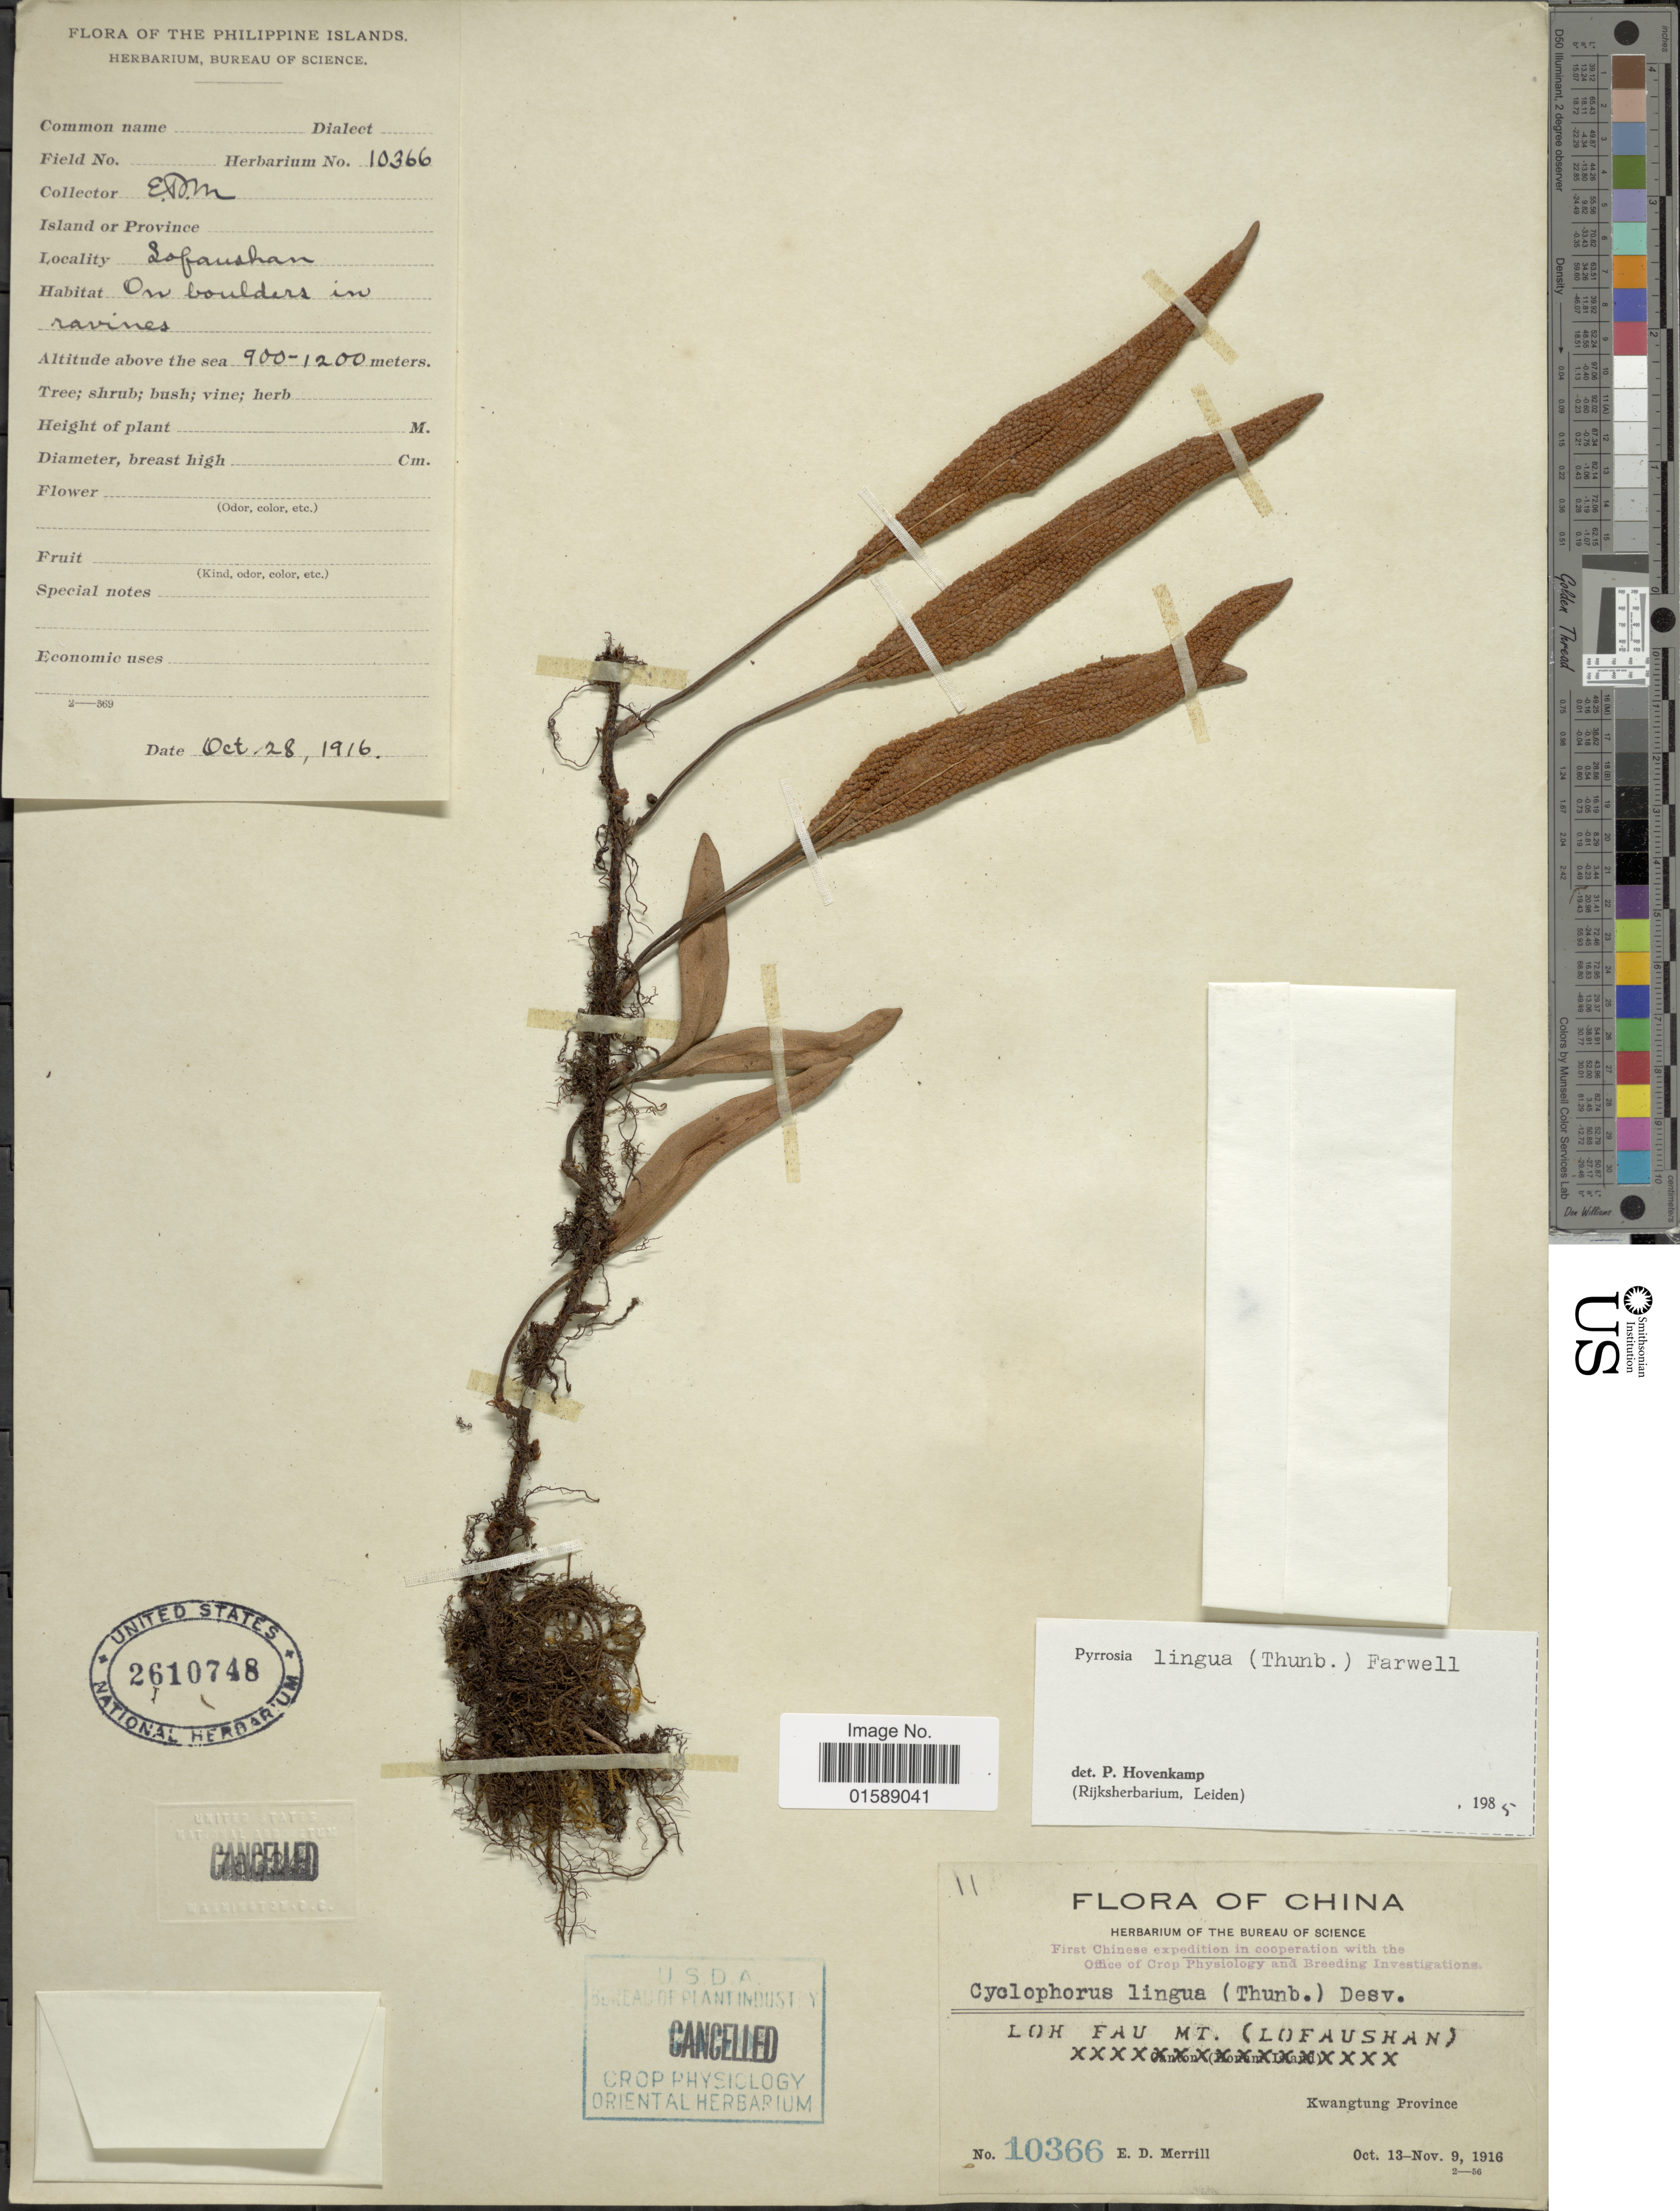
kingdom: Plantae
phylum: Tracheophyta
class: Polypodiopsida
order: Polypodiales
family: Polypodiaceae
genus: Pyrrosia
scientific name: Pyrrosia lingua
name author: (Thurb.) Farw.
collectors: E. D. Merrill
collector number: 10366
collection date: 1916-10-28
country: China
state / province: Guangdong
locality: Kwangtung Province. Loh Fau Mt. (Lofaushan)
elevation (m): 900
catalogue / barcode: US 2610748